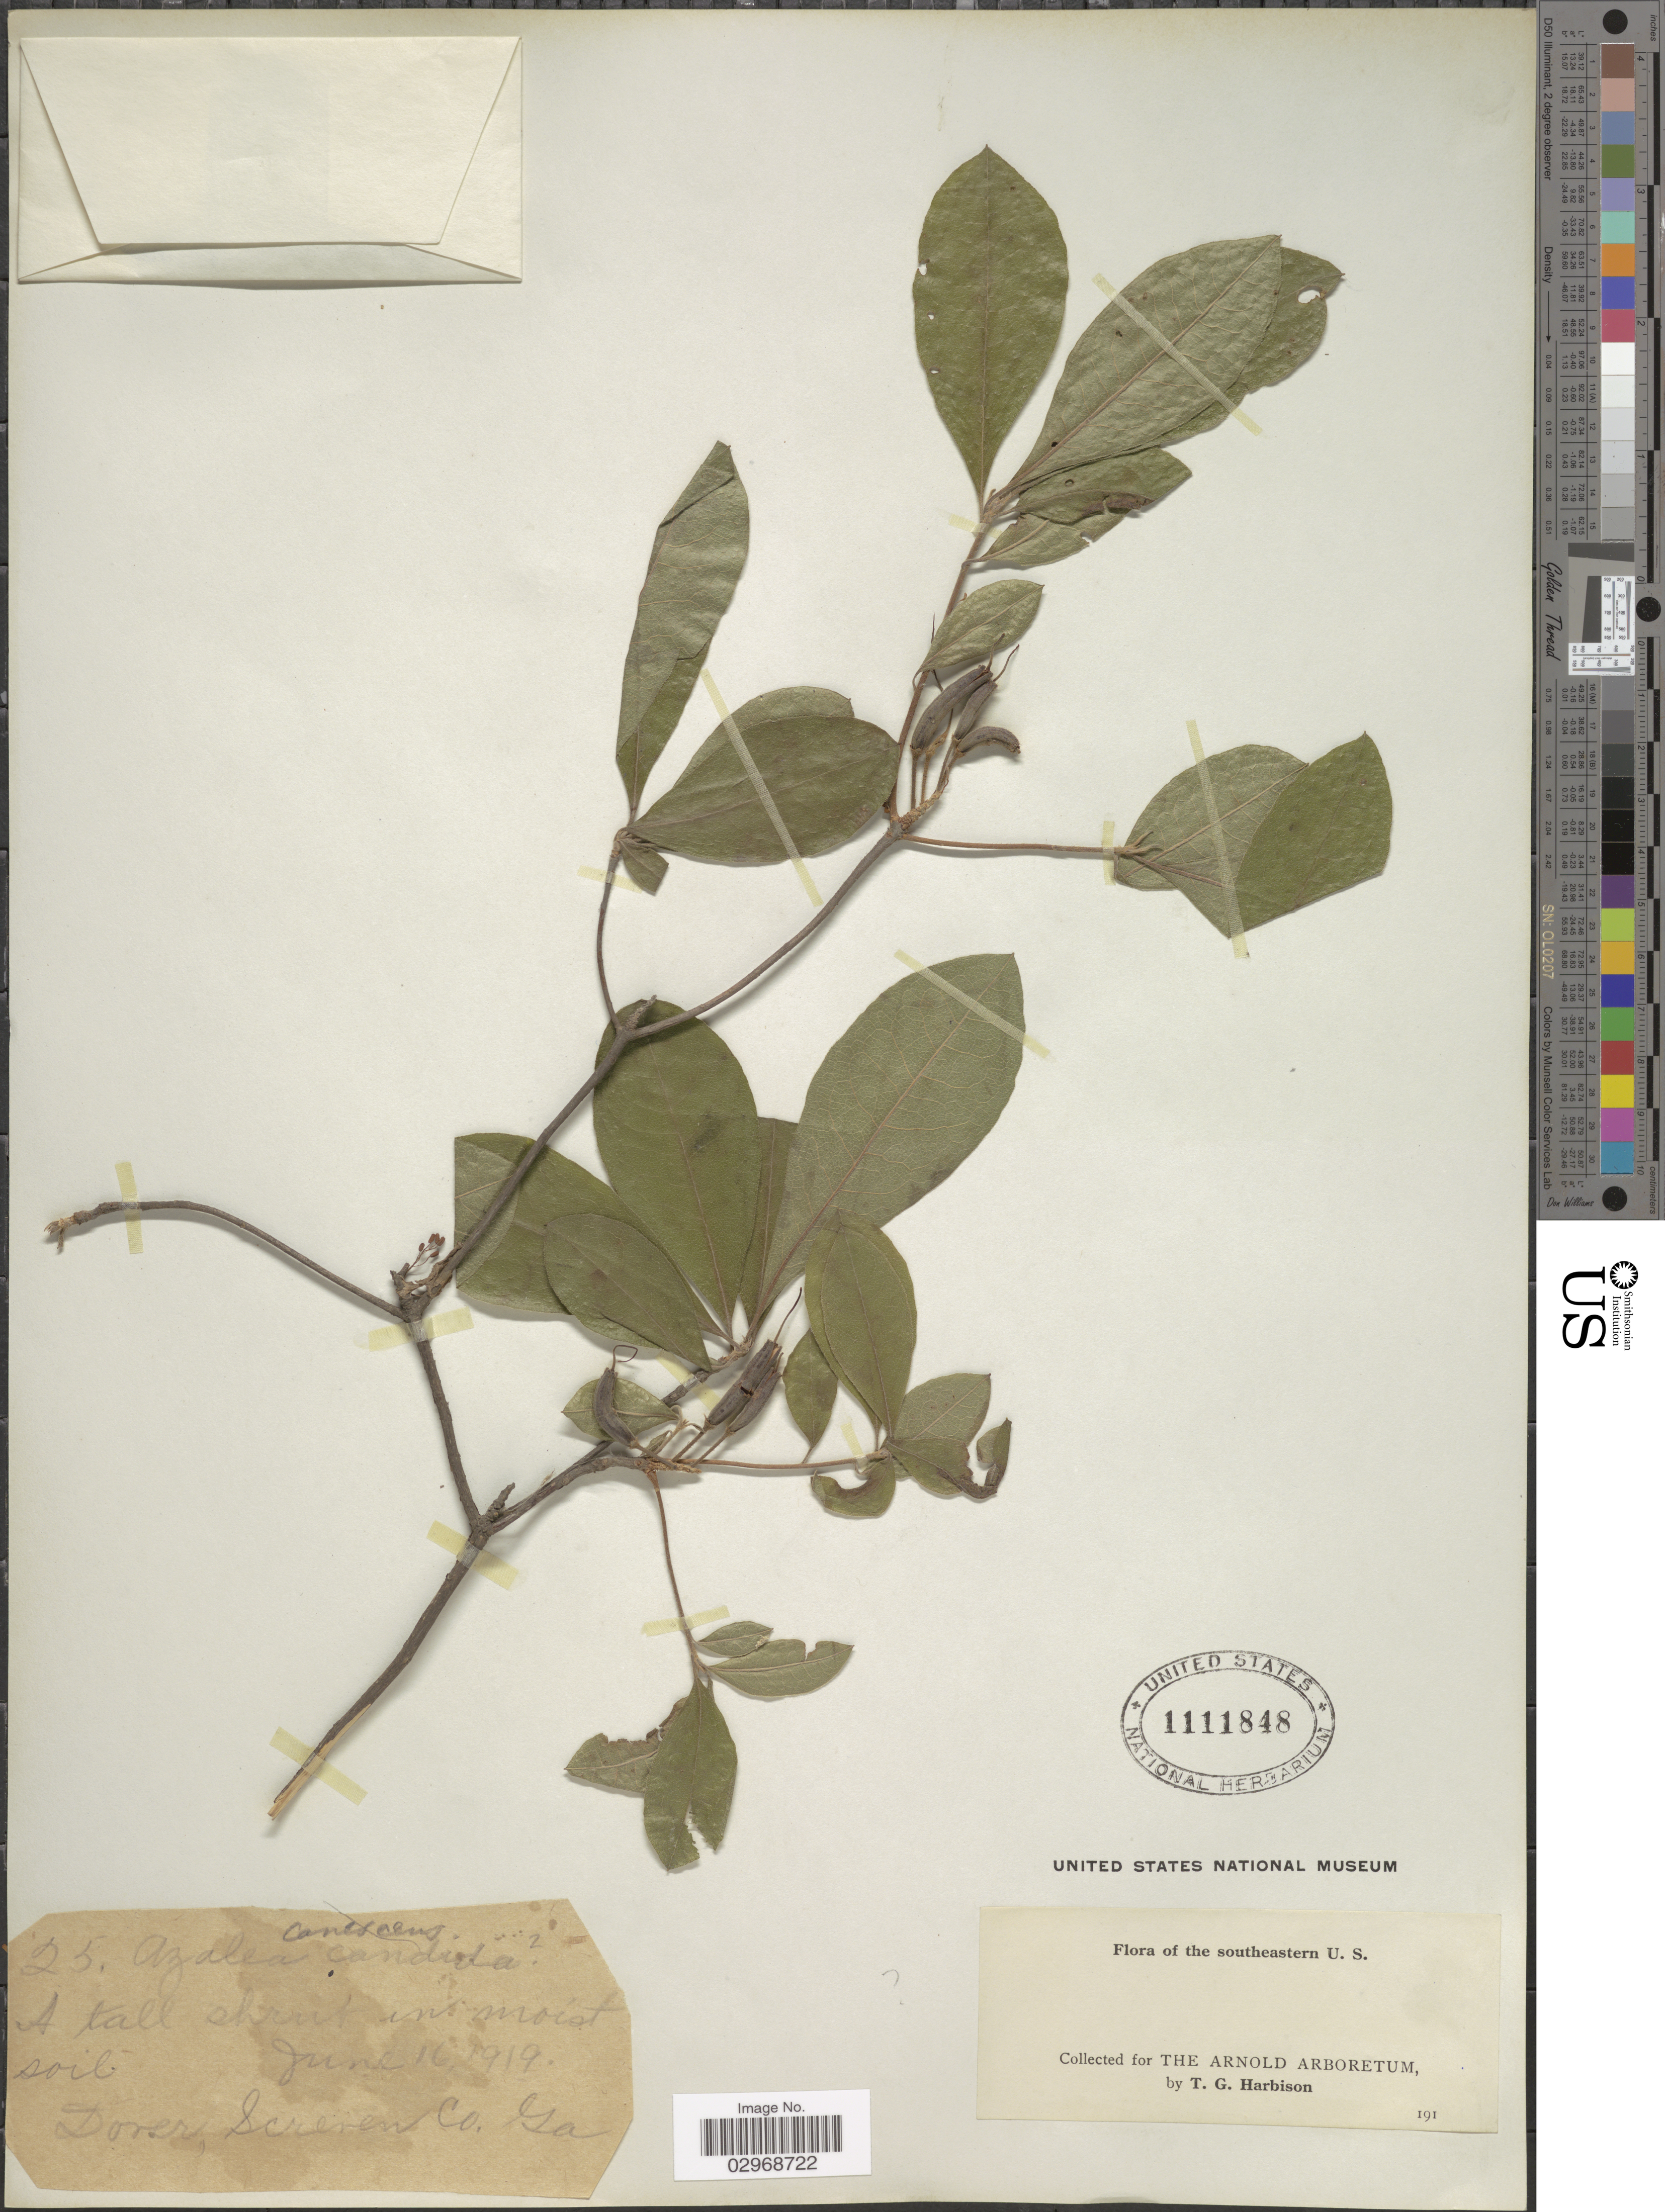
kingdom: Plantae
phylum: Tracheophyta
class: Magnoliopsida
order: Ericales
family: Ericaceae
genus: Rhododendron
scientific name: Rhododendron sp.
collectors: T. Harbison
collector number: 25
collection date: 1919-06-16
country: United States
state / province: Georgia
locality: Dover, Screven Co. Ga.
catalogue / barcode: US 1111848